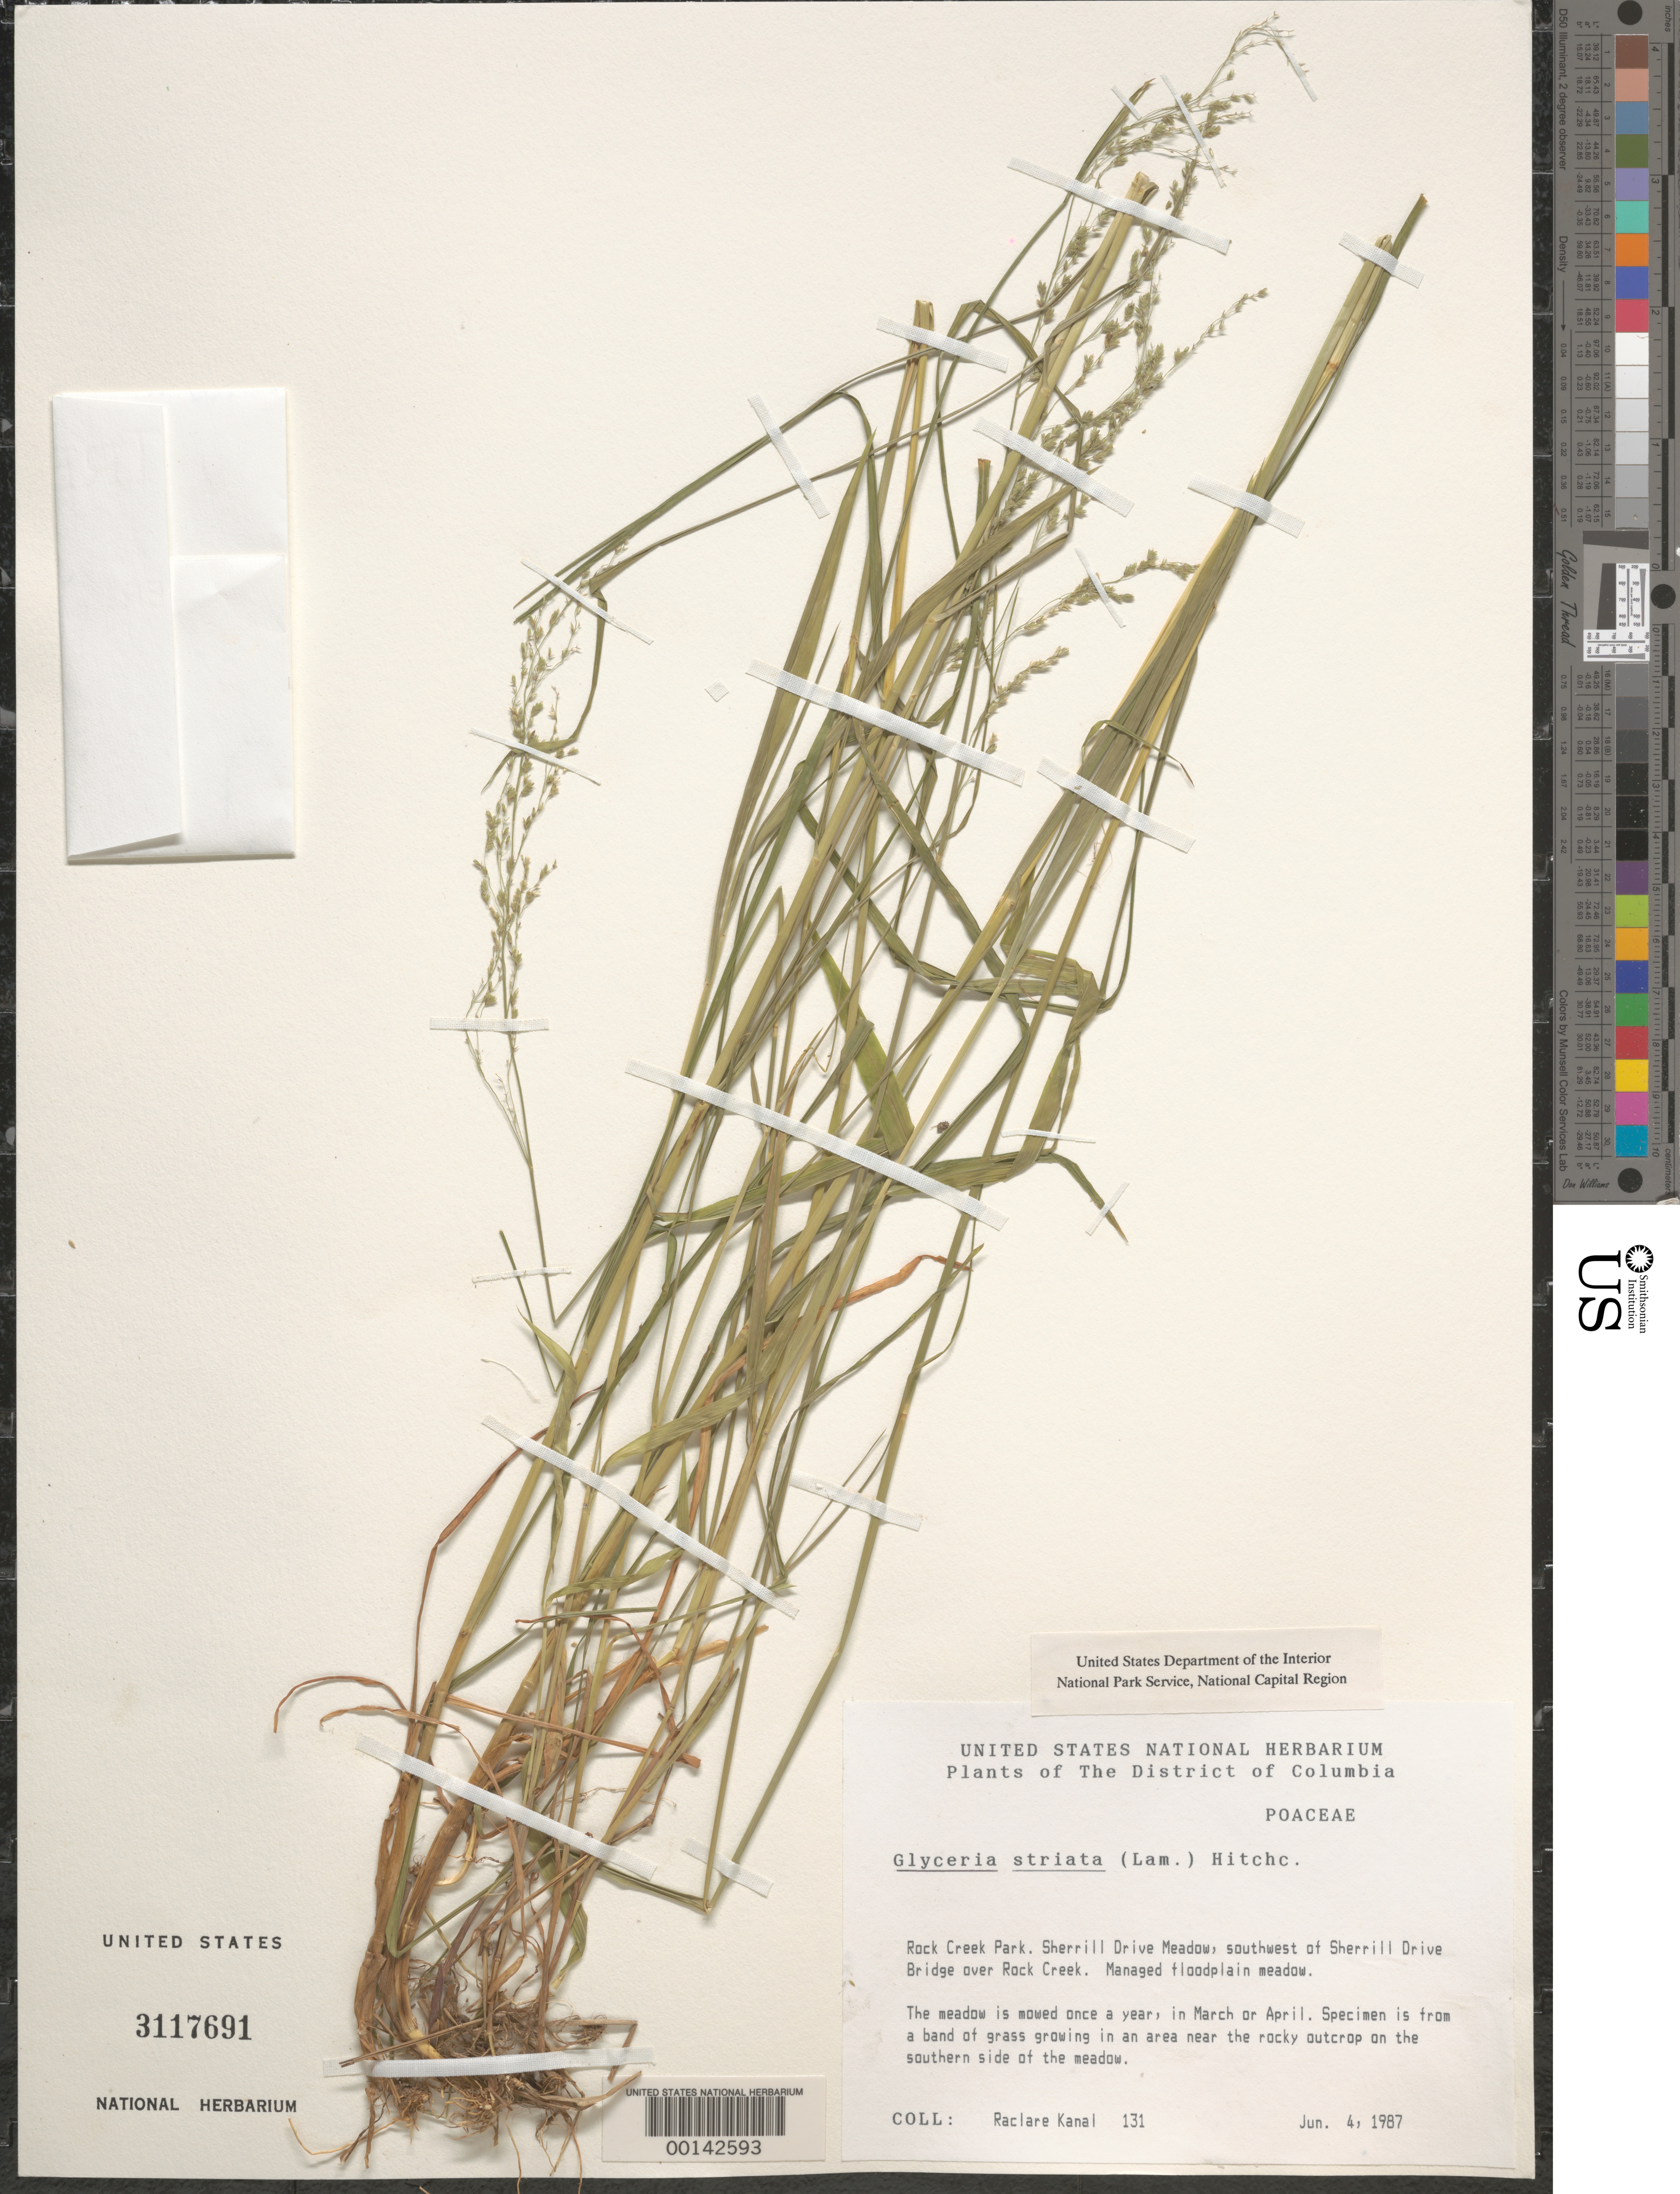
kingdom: Plantae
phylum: Tracheophyta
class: Liliopsida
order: Poales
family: Poaceae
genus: Glyceria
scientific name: Glyceria striata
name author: (Lam.) Hitchc.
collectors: R. Kanal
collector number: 131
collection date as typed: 04 Jun 1987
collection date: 1987-06-04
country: United States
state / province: District of Columbia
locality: Rock Creek Park. Sherrill Drive meadow, southwest of Sherrill Drive Bridge over Rock Creek. Rock Creek Park and Vicinity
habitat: Managed floodplain meadow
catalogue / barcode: US 3117691